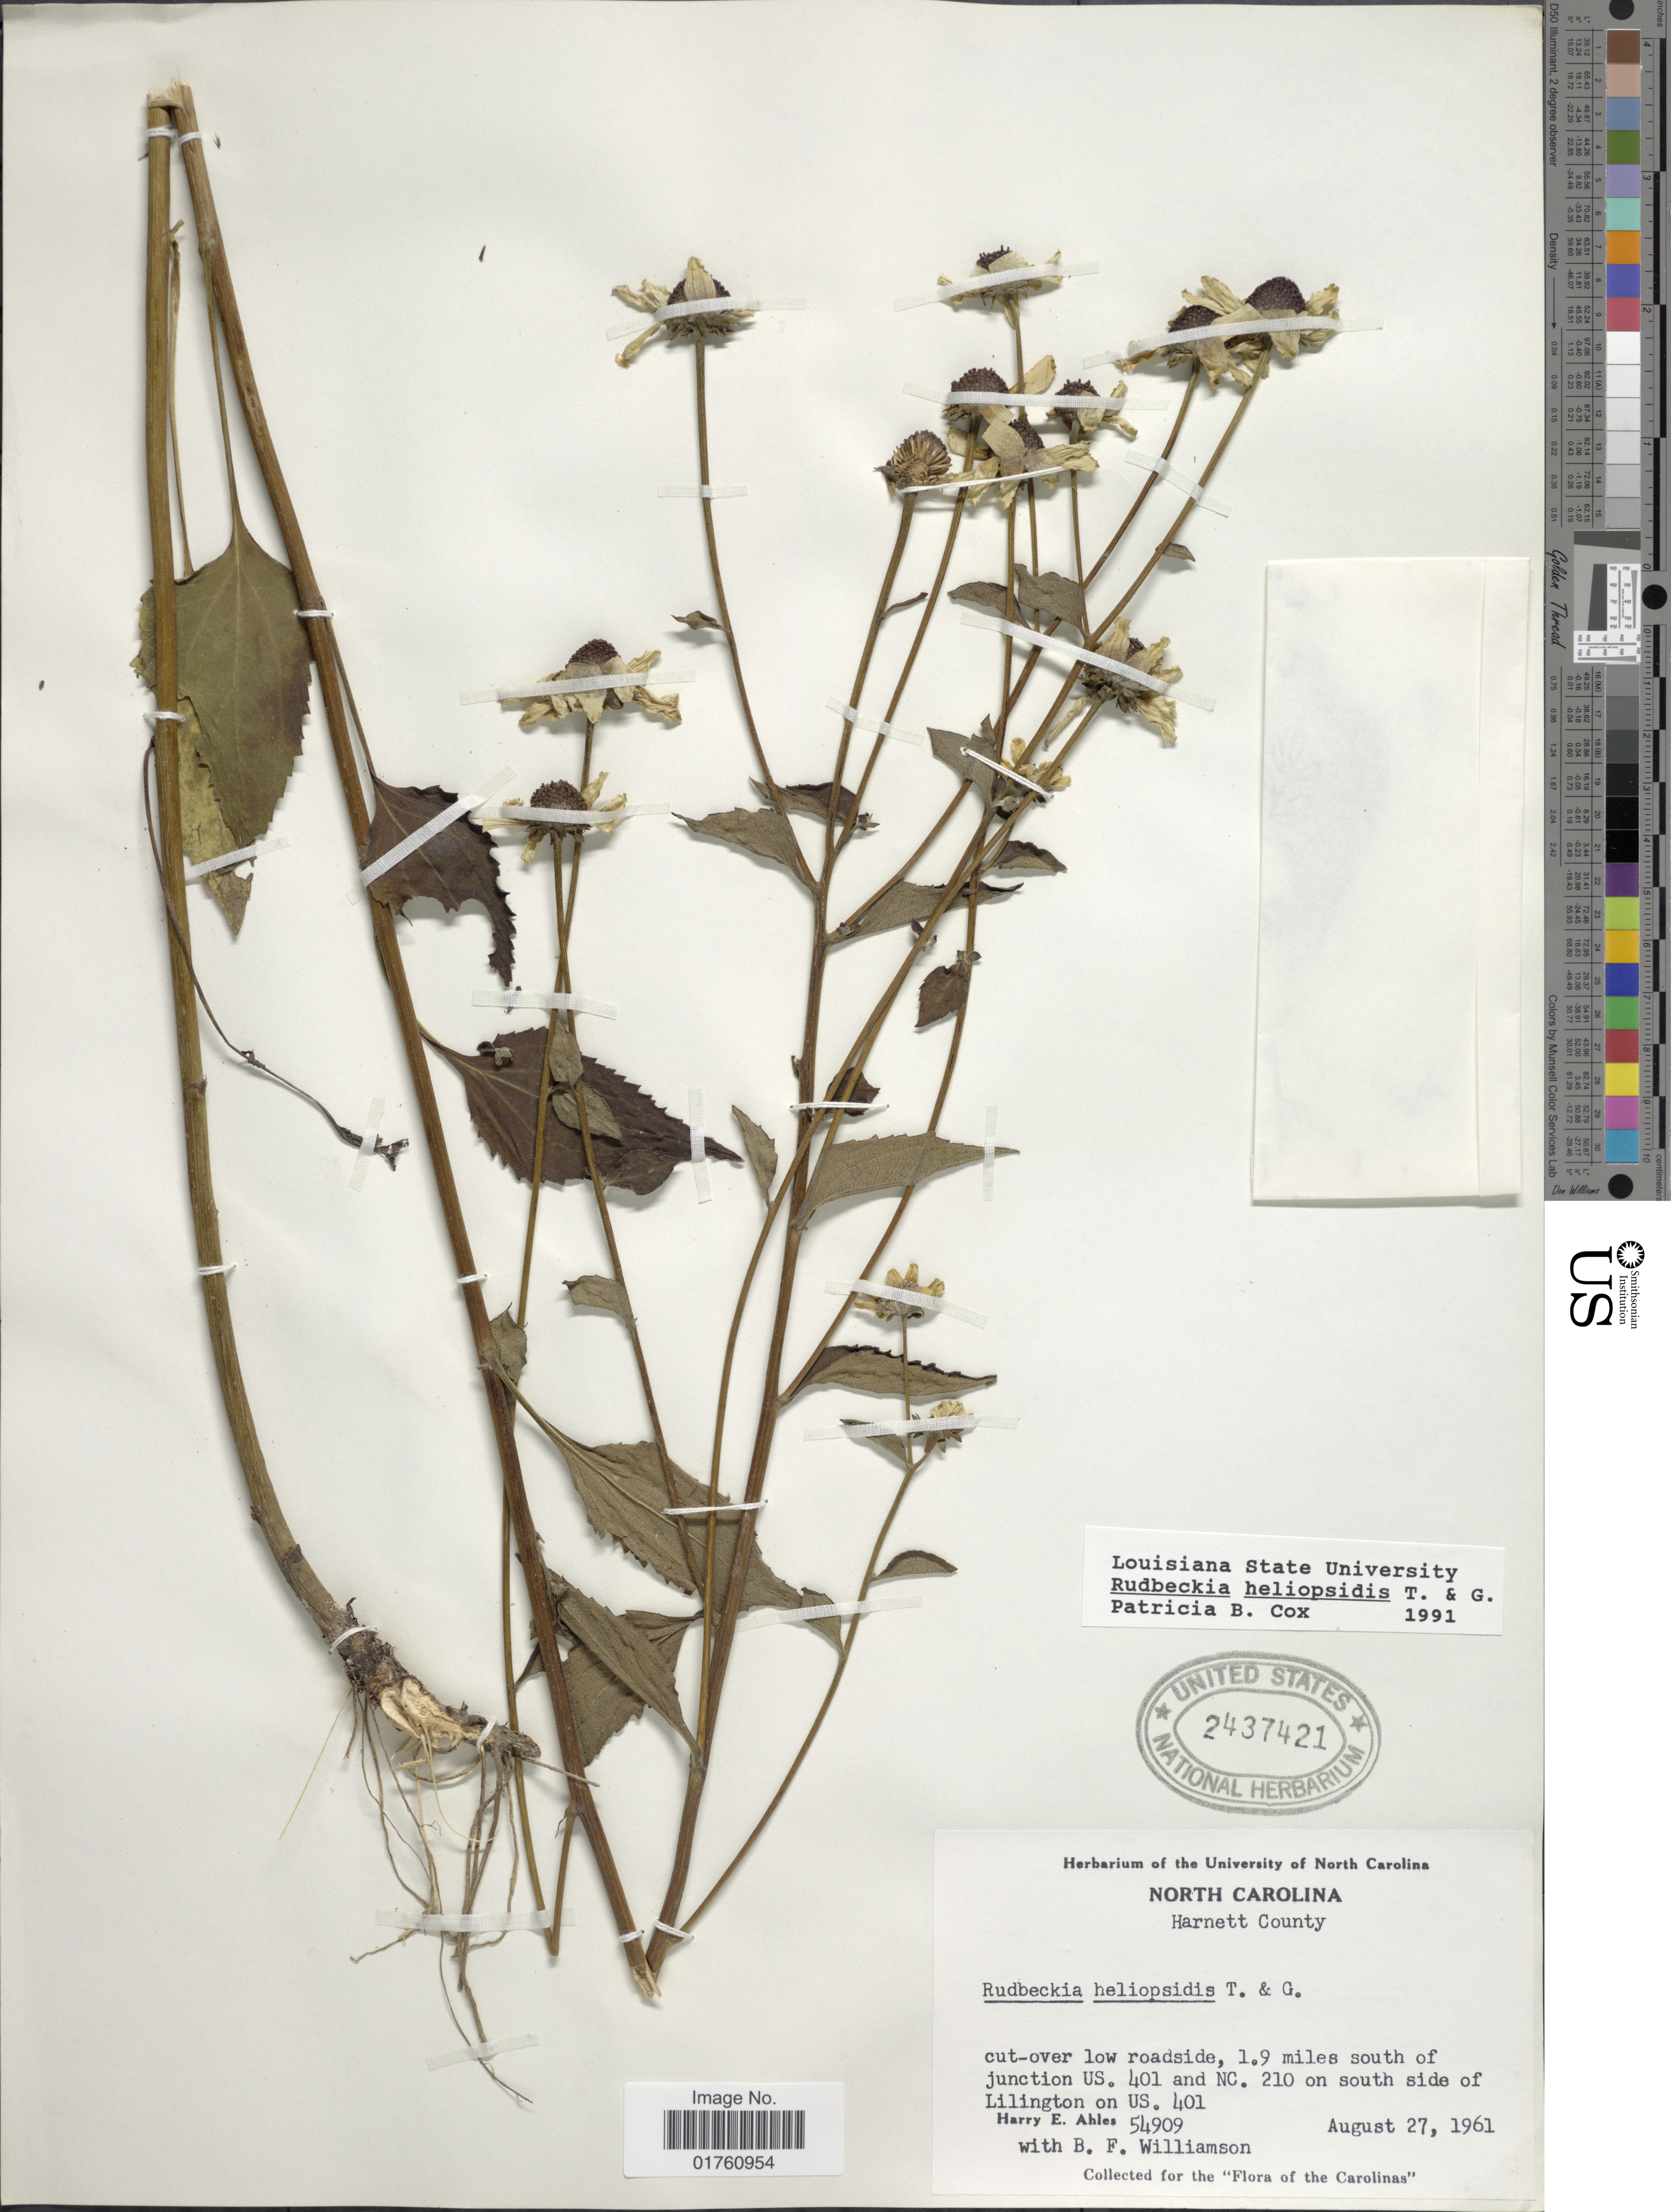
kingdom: Plantae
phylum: Tracheophyta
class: Magnoliopsida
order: Asterales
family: Asteraceae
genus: Rudbeckia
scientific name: Rudbeckia heliopsidis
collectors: H. E. Ahles & B. Williamson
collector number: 54909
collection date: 1961-08-27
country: United States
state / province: North Carolina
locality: Harnett County, cut-over low roadside, 1.9 miles south of junction US. 401 and NC. 210 on south side of Lilington on US. 401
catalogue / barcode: US 2437421